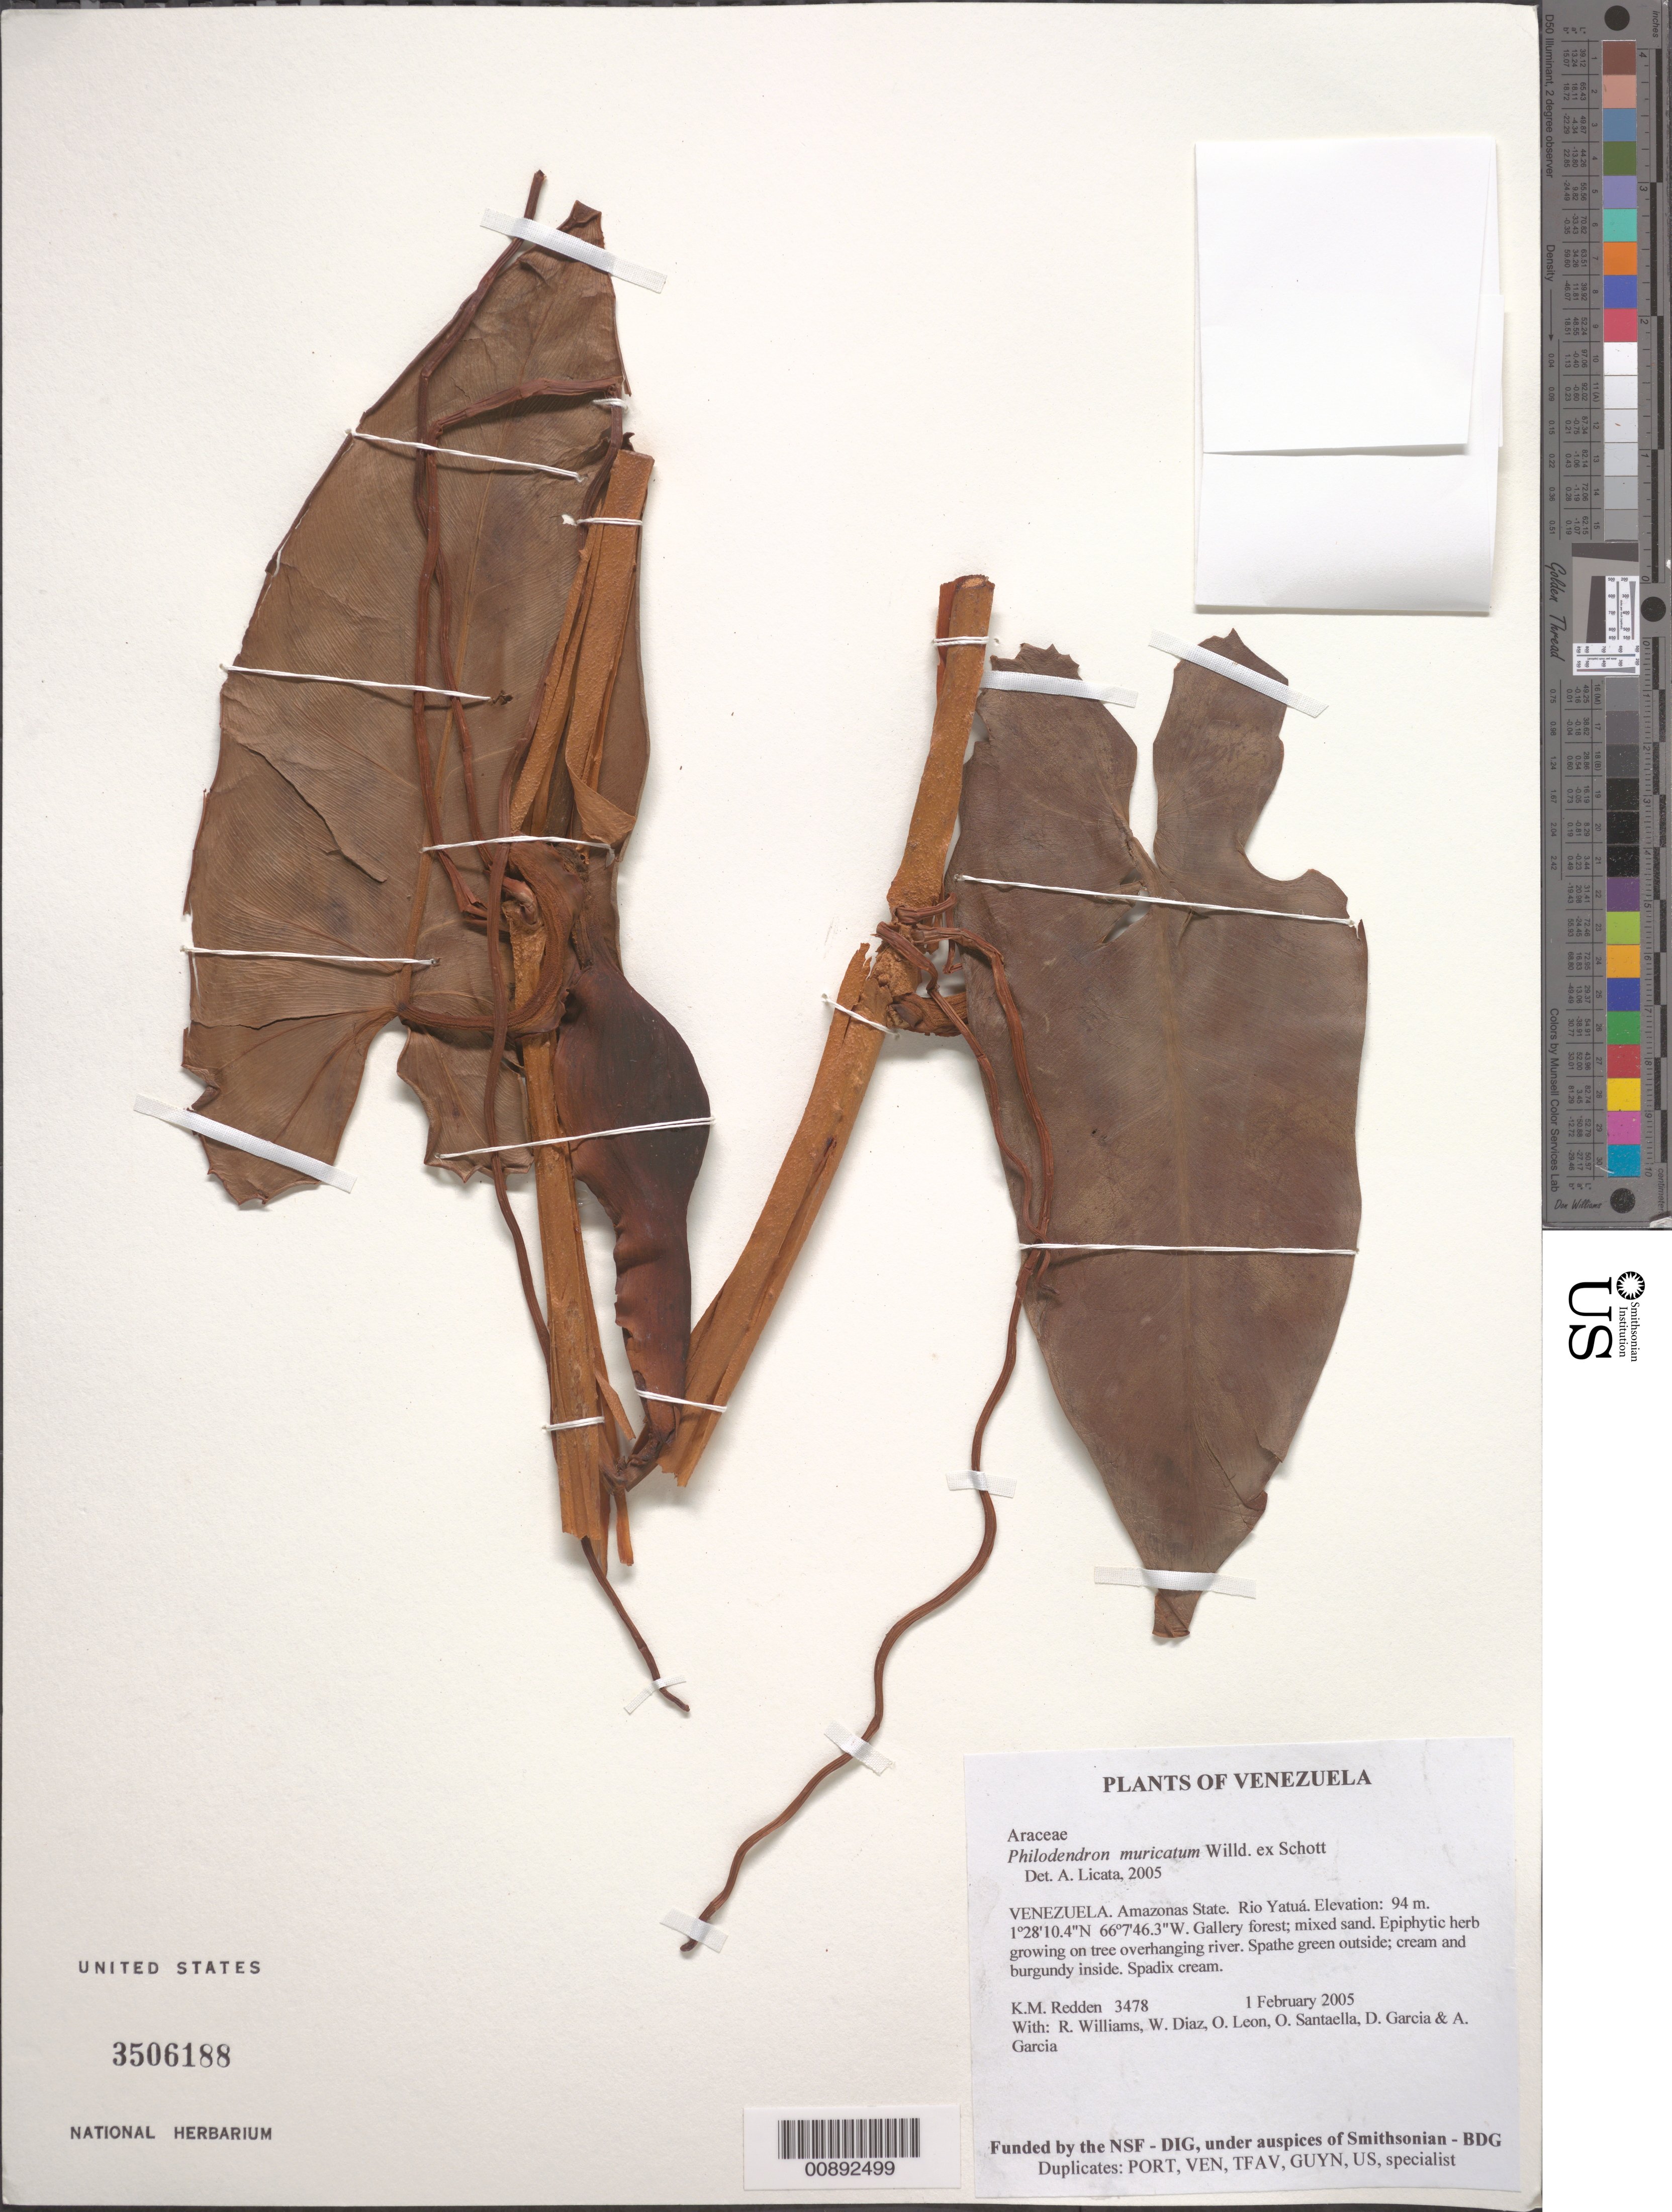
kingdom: Plantae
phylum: Tracheophyta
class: Liliopsida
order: Alismatales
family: Araceae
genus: Philodendron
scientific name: Philodendron muricatum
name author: Willd. ex Schott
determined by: Licata, A., (PORT), Univ. Nac. Exp. de los Llanos Ezequiel Zamora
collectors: K. M. Redden, R. Williams, W. Díaz P., O. León, O. Santaella, D. Garcia & A. Garcia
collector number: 3478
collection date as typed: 1 February 2005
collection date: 2005-02-01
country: Venezuela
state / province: Amazonas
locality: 13 - Rio Yatuá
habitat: Gallery forest; mixed sand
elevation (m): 94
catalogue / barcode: US 3506188